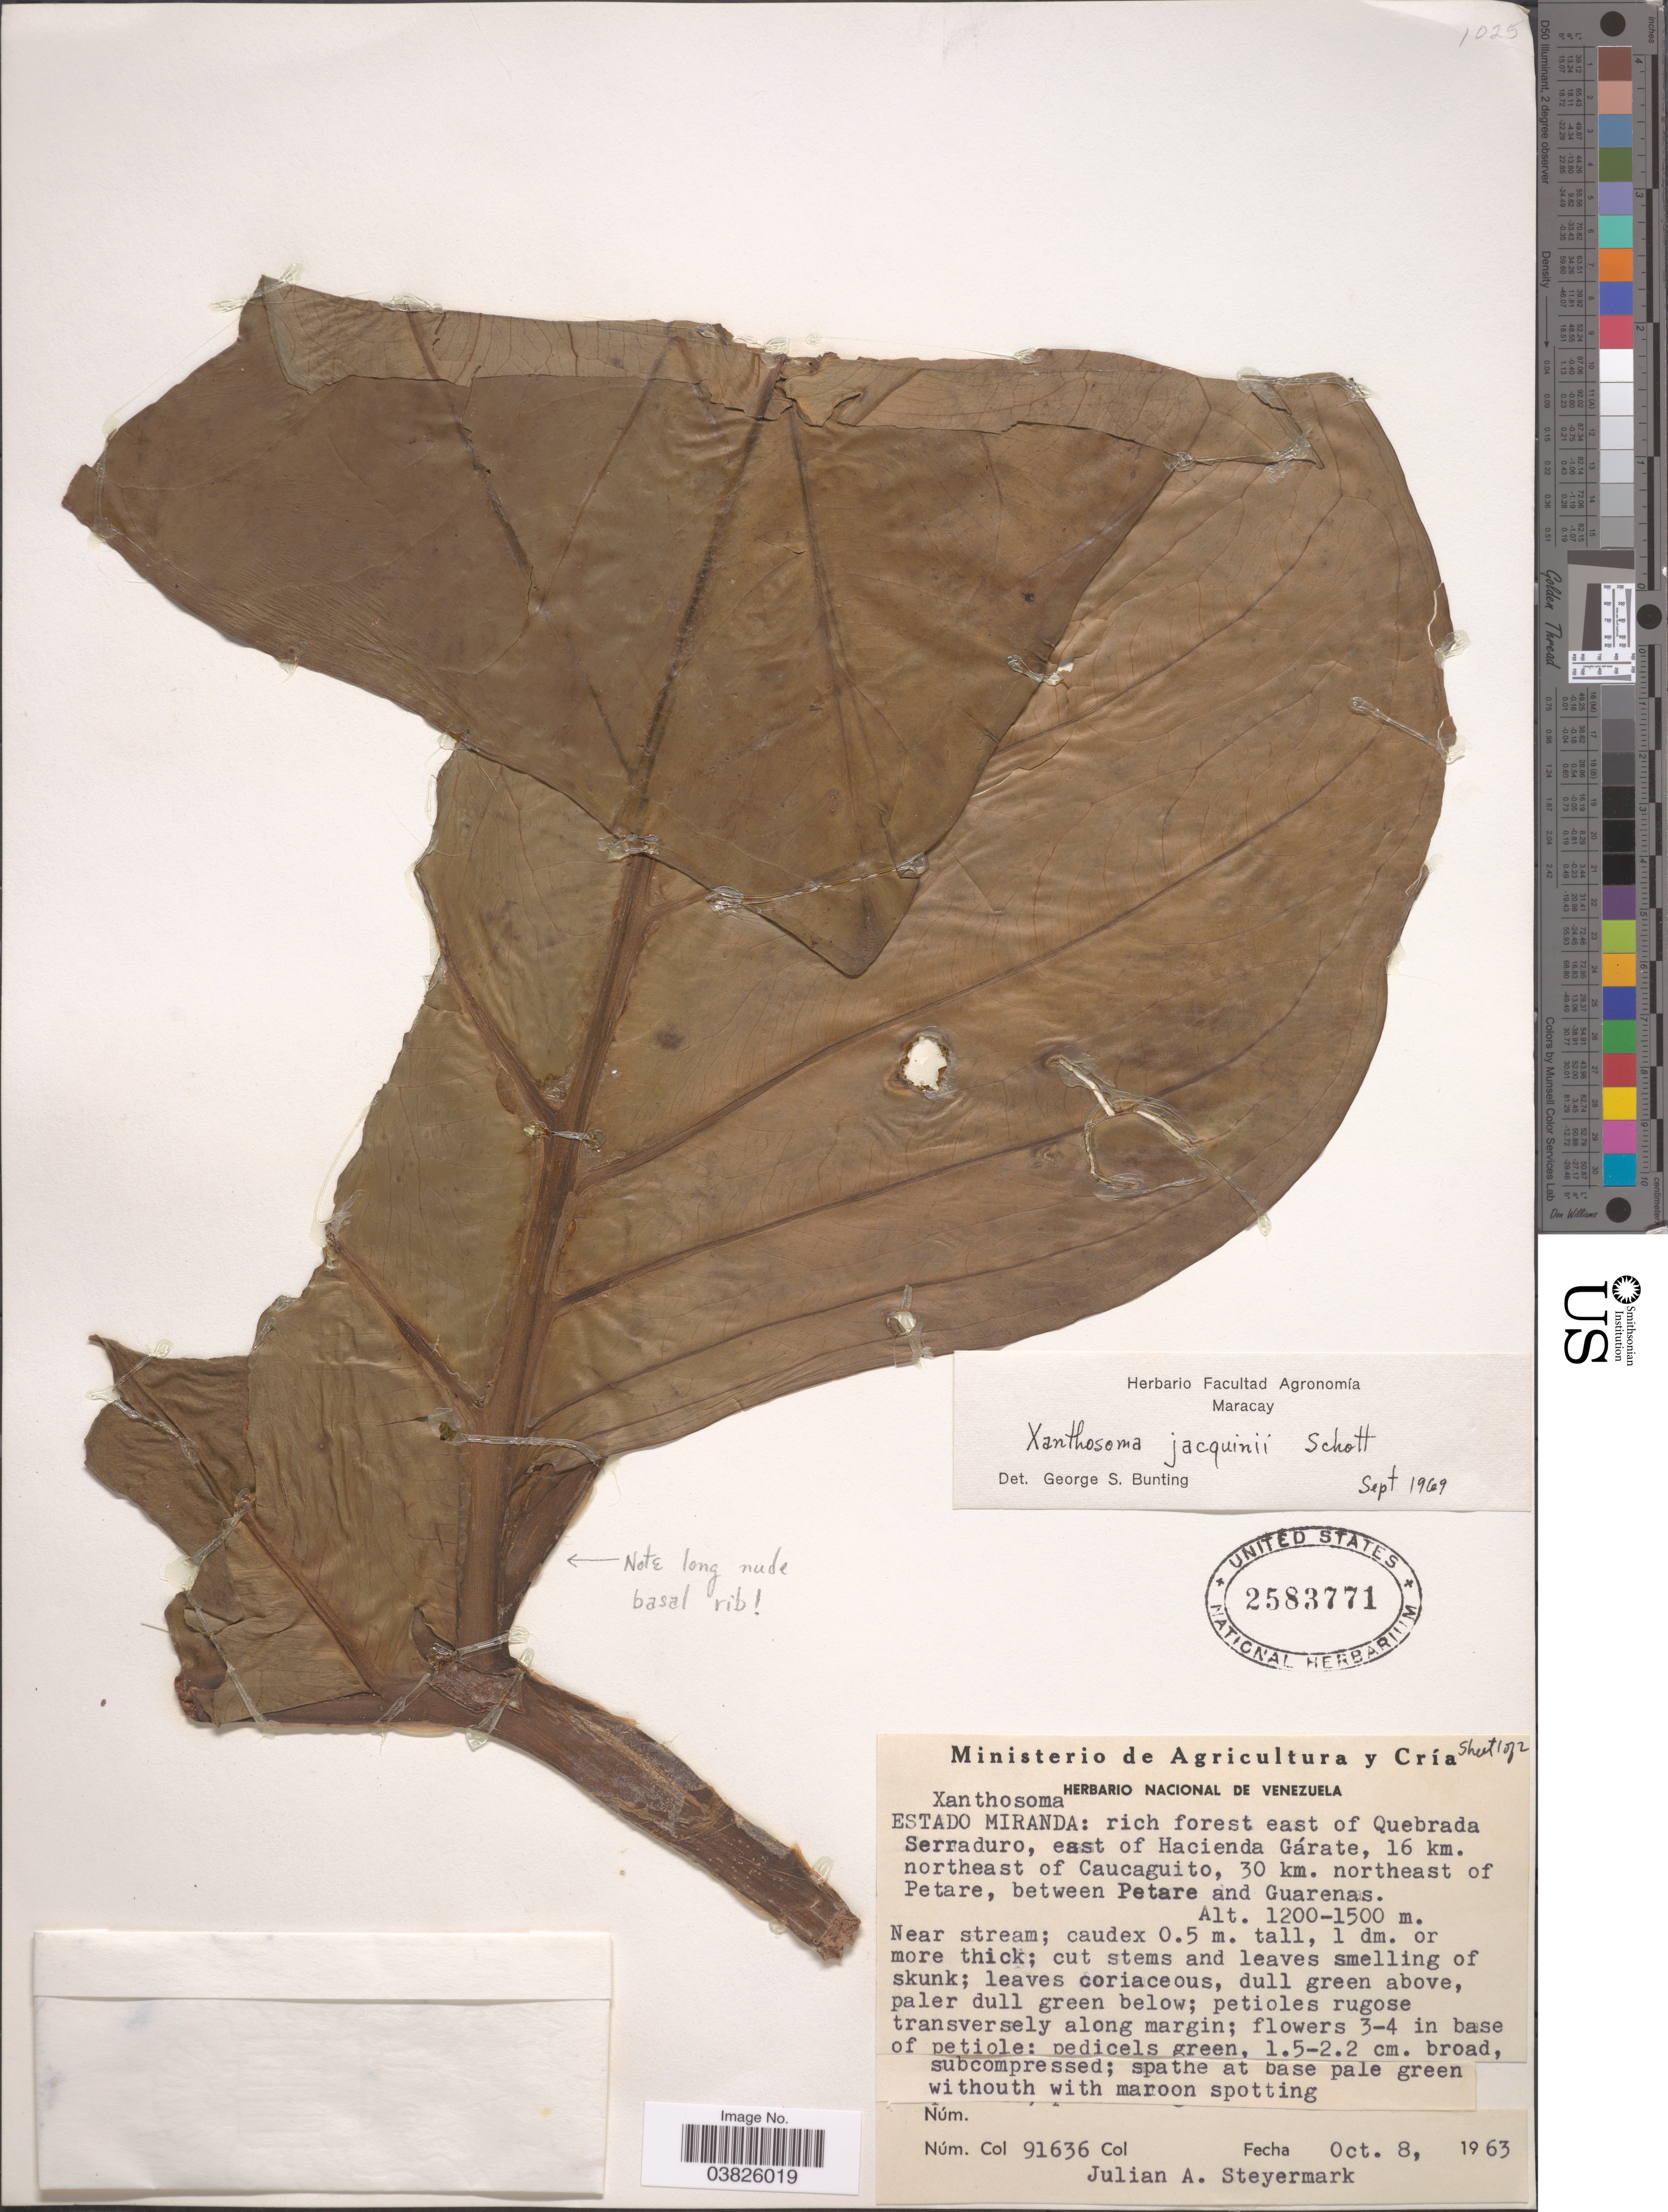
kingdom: Plantae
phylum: Tracheophyta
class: Liliopsida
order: Alismatales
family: Araceae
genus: Xanthosoma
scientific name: Xanthosoma jacquinii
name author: Schott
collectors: J. Steyermark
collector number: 91636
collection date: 1963-10-08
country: Venezuela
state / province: Miranda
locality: Rich forest east of Quebrada Serraduro, east of Hacienda Gárate, 16 km. northeast of Caucaguito, 30 km. northeast of Petare, between Petare and Guarenas.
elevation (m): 1200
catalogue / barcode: US 2583771